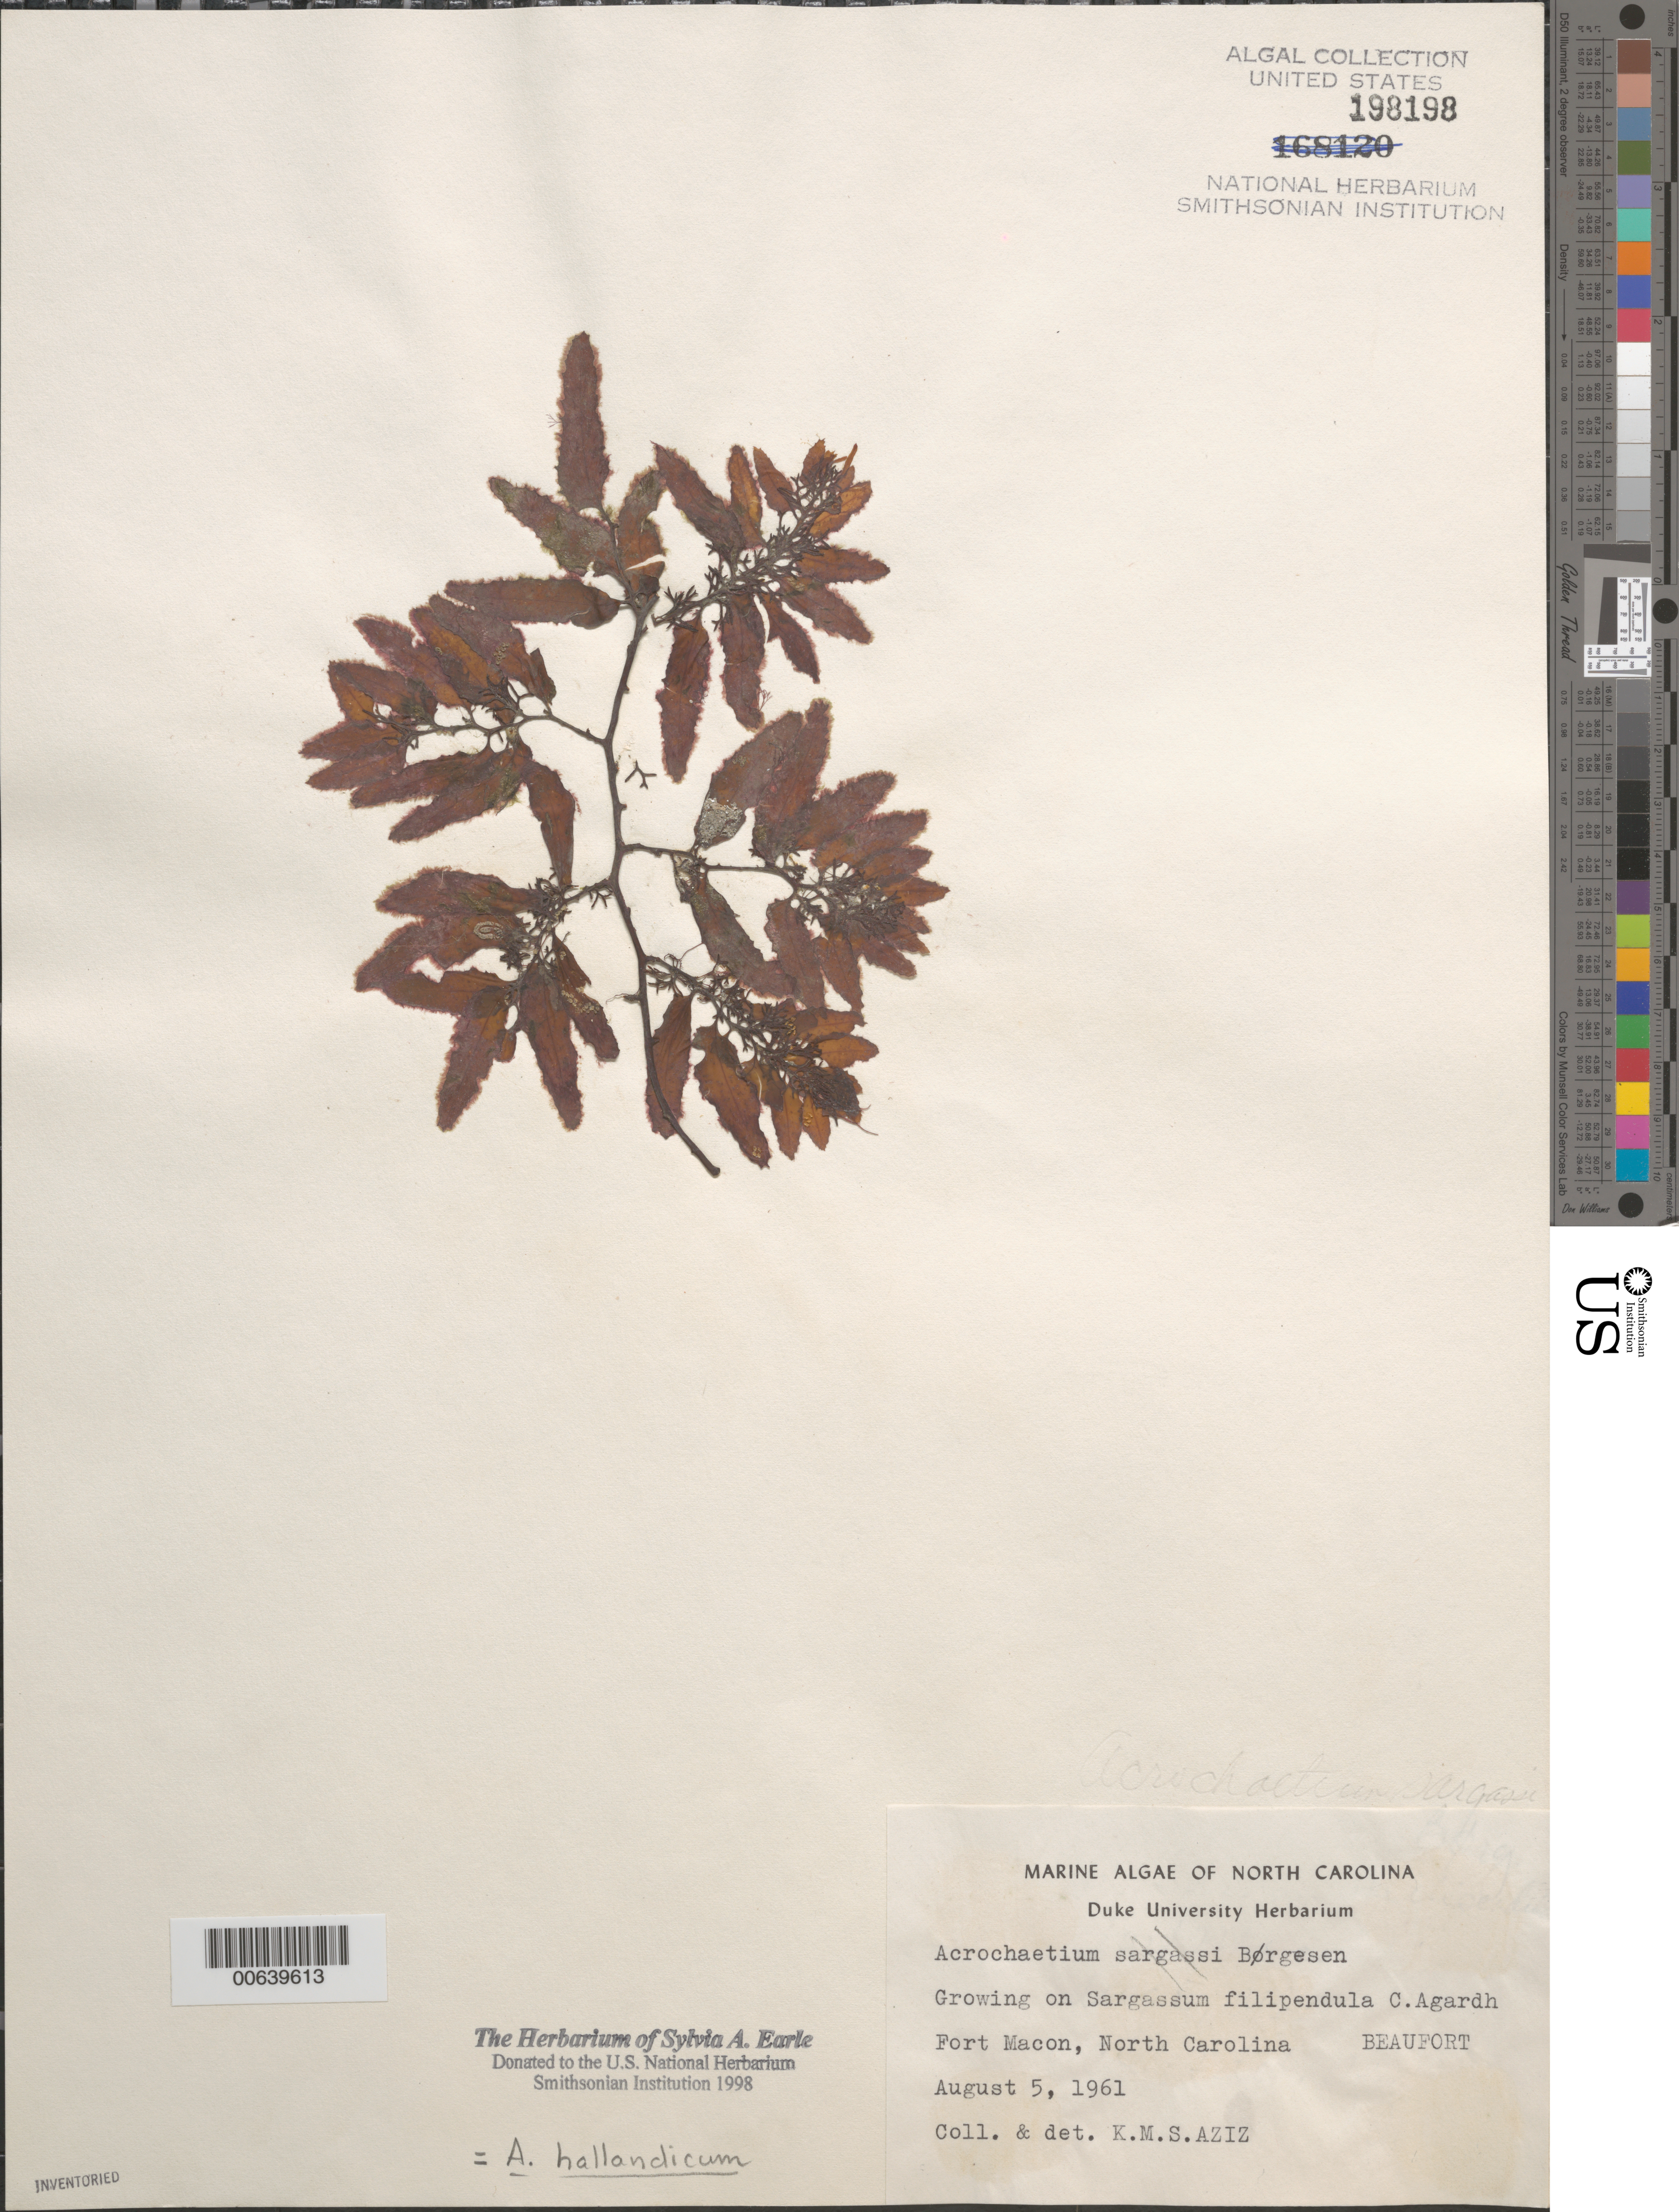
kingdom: Plantae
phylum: Rhodophyta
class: Florideophyceae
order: Colaconematales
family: Colaconemataceae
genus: Colaconema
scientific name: Colaconema hallandicum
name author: (Kylin) Afonso-Carrillo et al.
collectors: K. M. Aziz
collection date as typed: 05 Aug 1961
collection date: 1961-08-05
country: United States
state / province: North Carolina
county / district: Carteret County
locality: Fort Macon, Beaufort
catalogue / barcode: US 198198